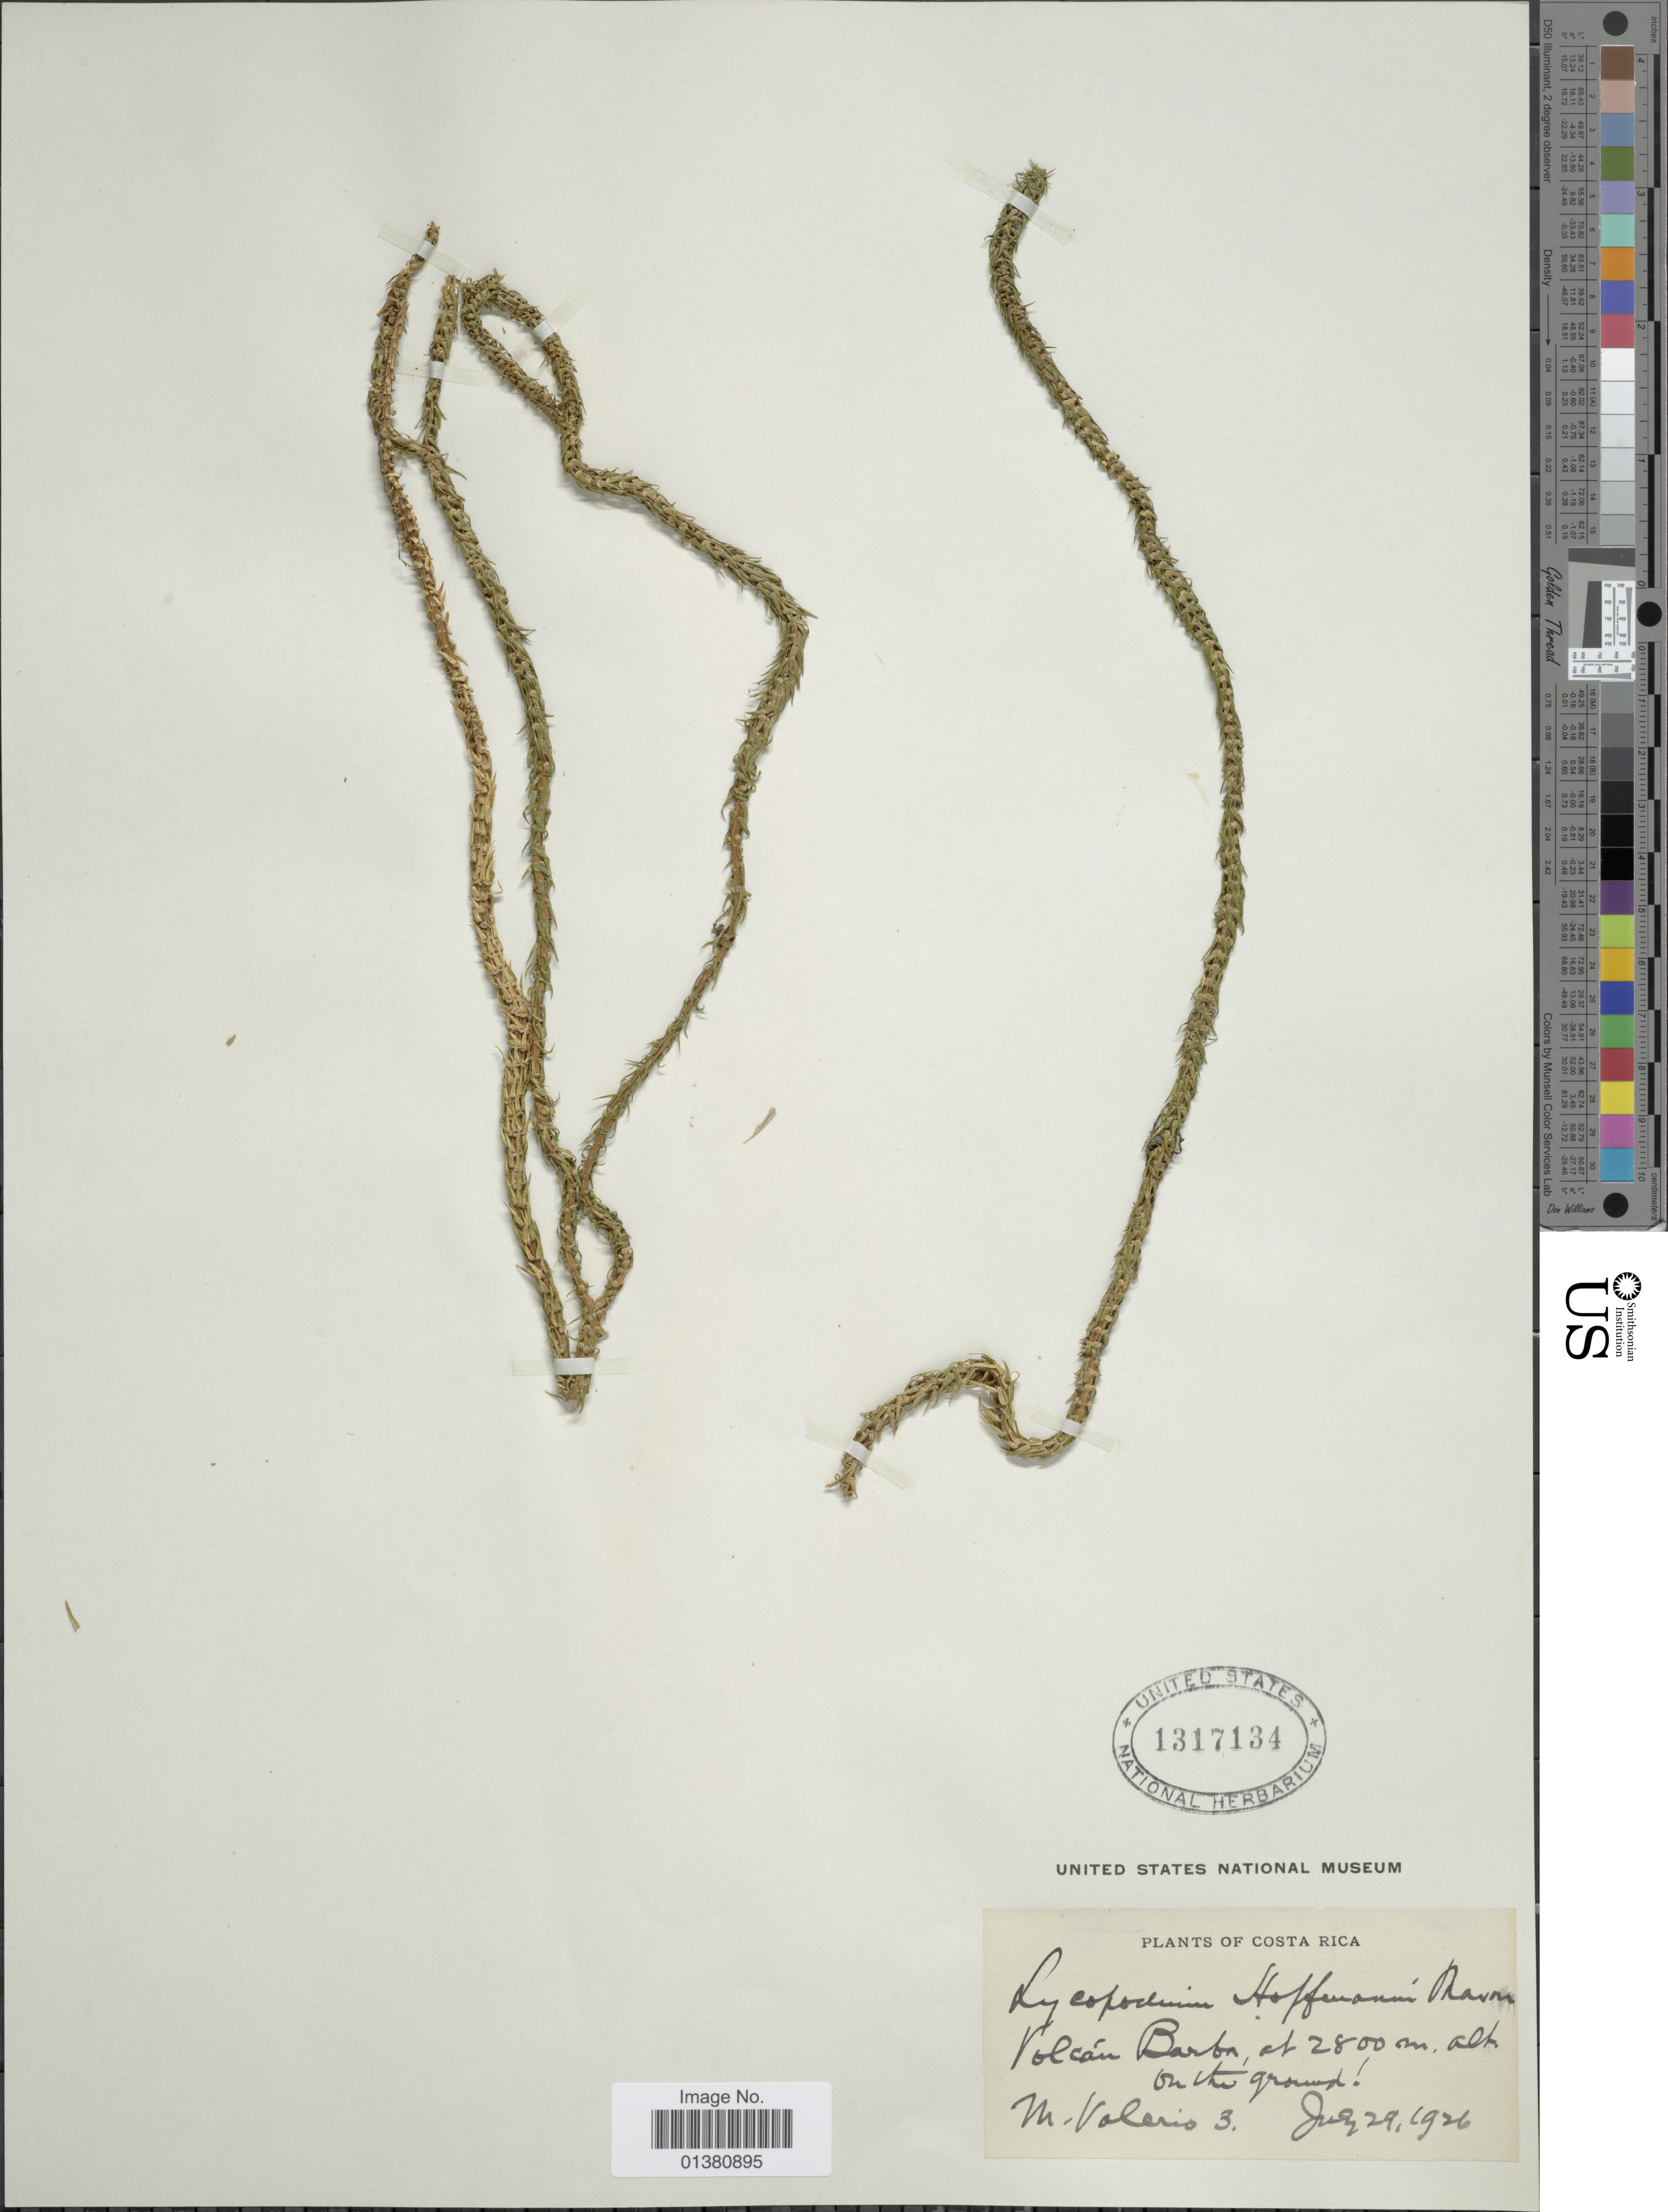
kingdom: Plantae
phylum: Tracheophyta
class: Lycopodiopsida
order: Lycopodiales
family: Lycopodiaceae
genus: Phlegmariurus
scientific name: Phlegmariurus hoffmannii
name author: (Maxon) B. Øllg.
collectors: M. Valerio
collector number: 3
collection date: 1926-07-29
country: Costa Rica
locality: Volcán Barba [Barva Volcano]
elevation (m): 2800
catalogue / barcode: US 1317134